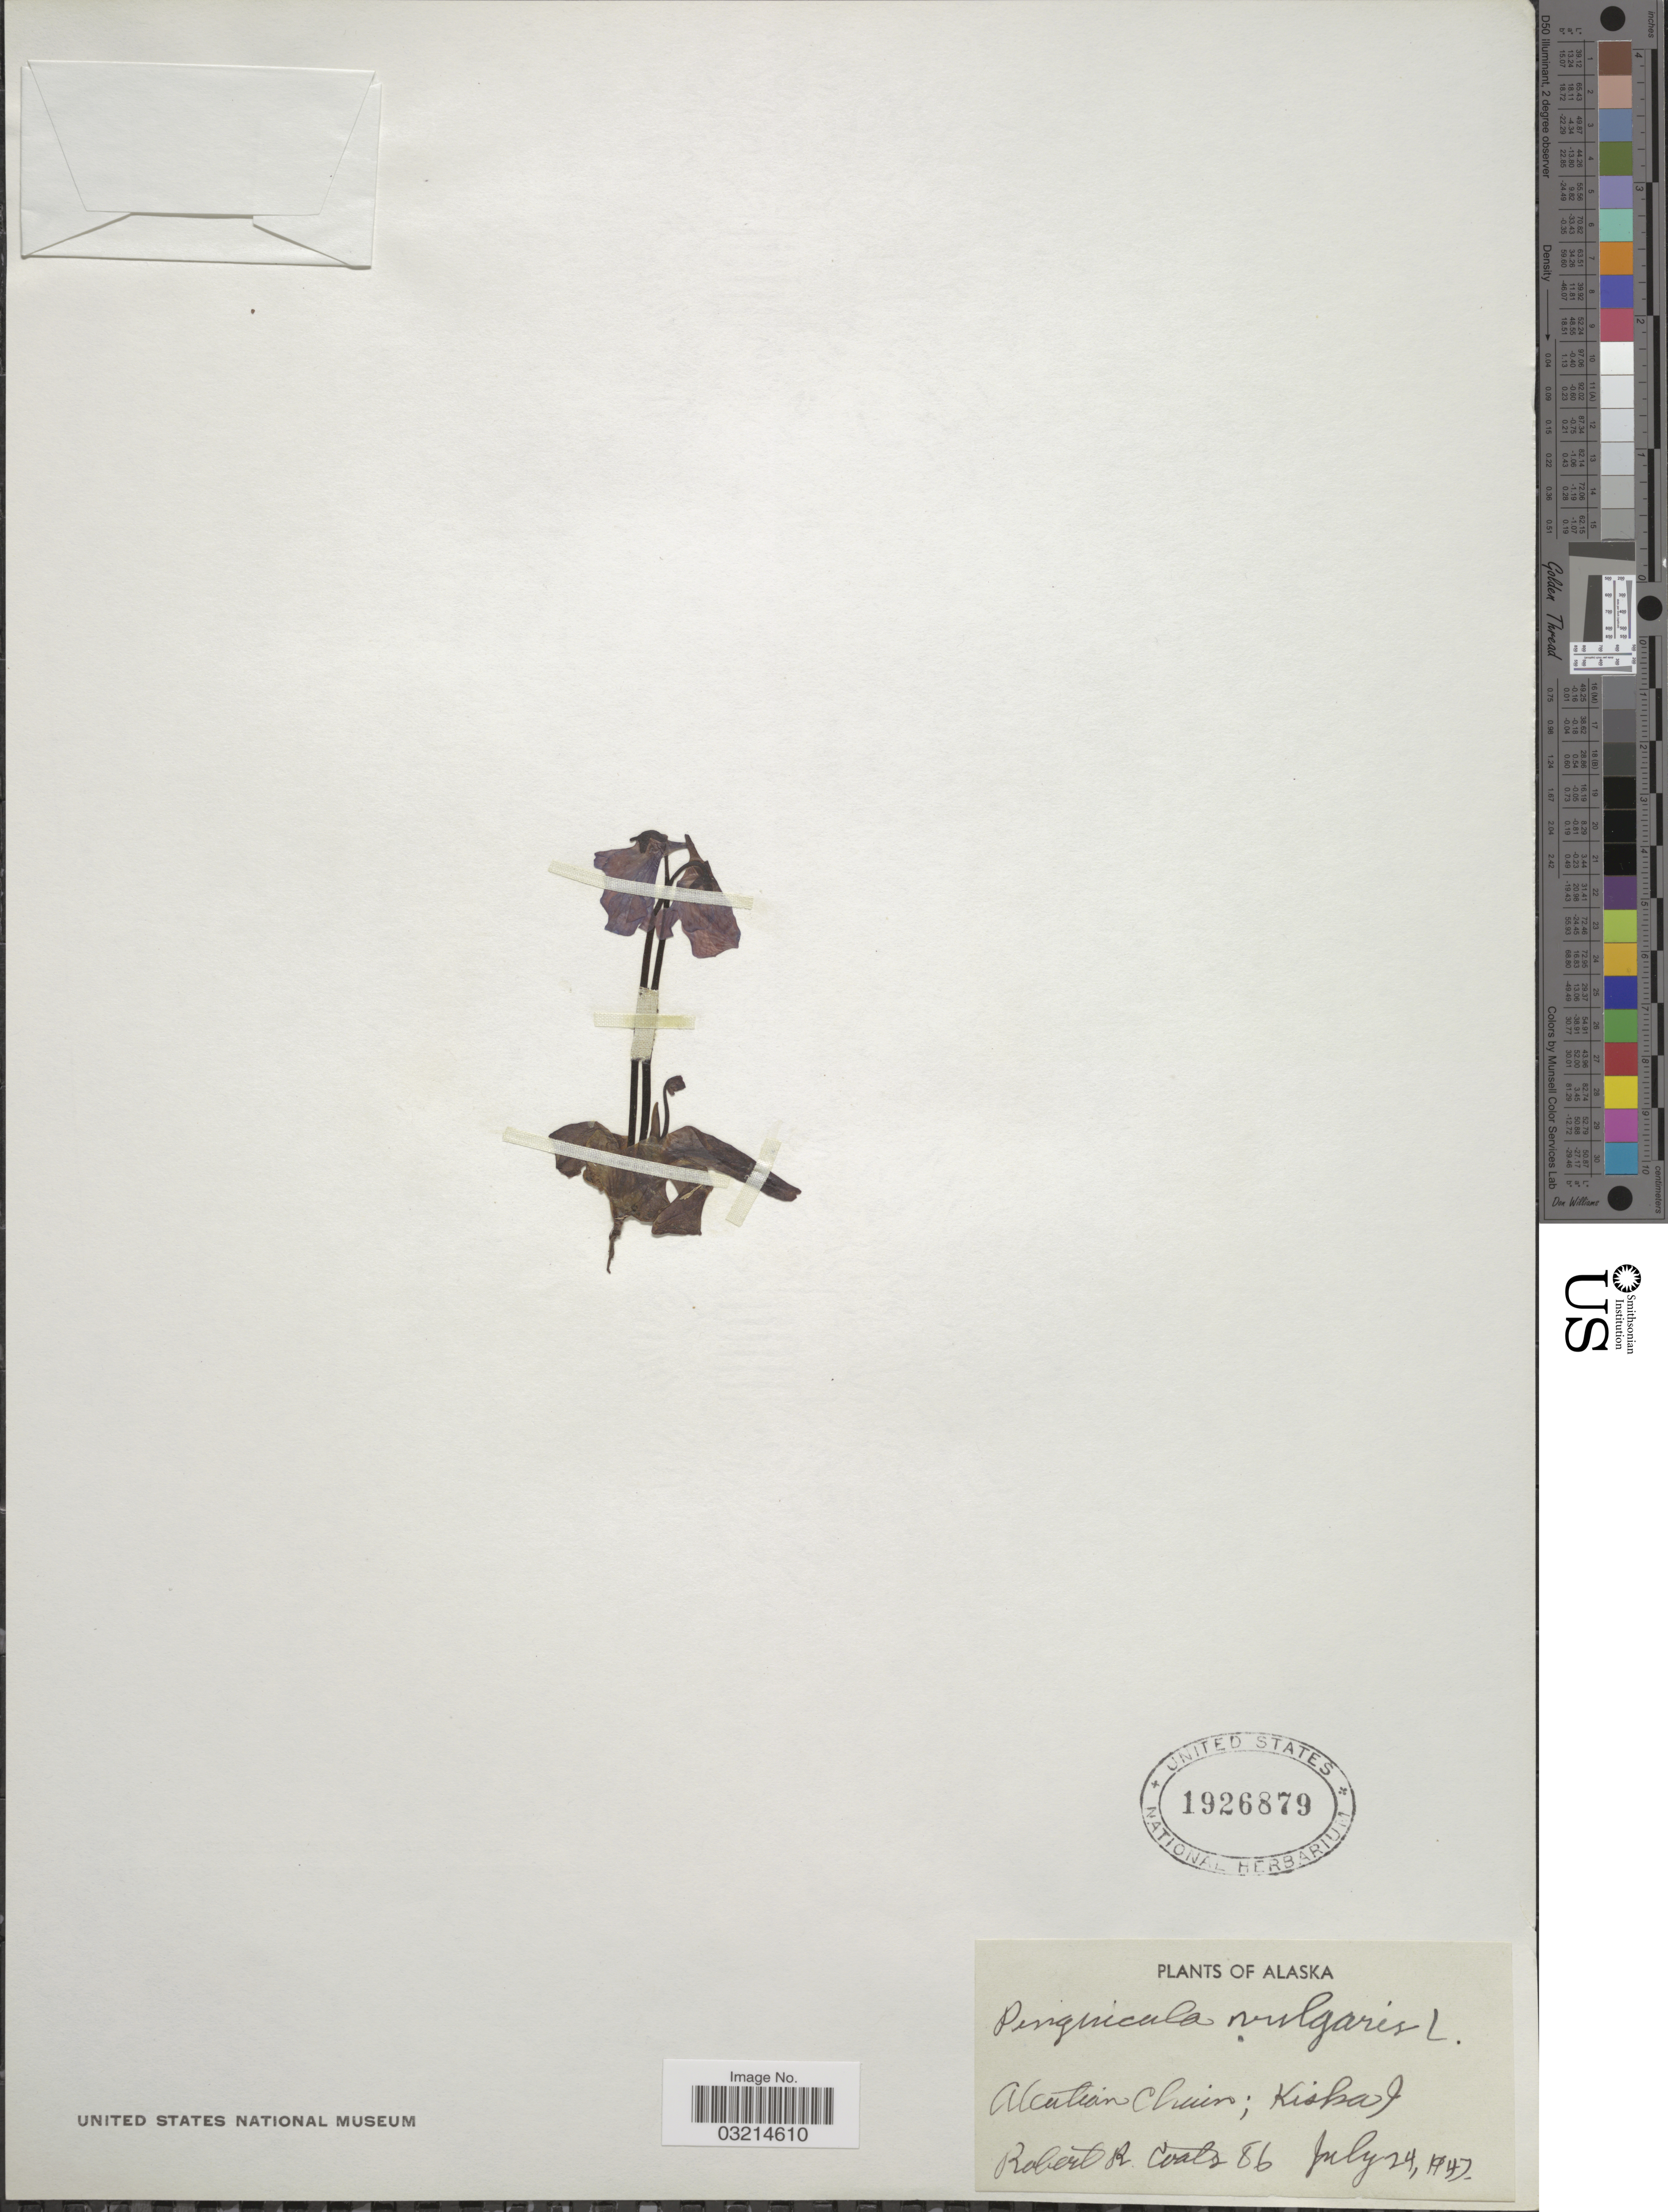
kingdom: Plantae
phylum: Tracheophyta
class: Magnoliopsida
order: Lamiales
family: Lentibulariaceae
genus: Pinguicula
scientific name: Pinguicula vulgaris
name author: L.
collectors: R. Coats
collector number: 86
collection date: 1947-07-24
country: United States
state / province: Alaska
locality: Aleutian Chain; Kisha I.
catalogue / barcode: US 1926879